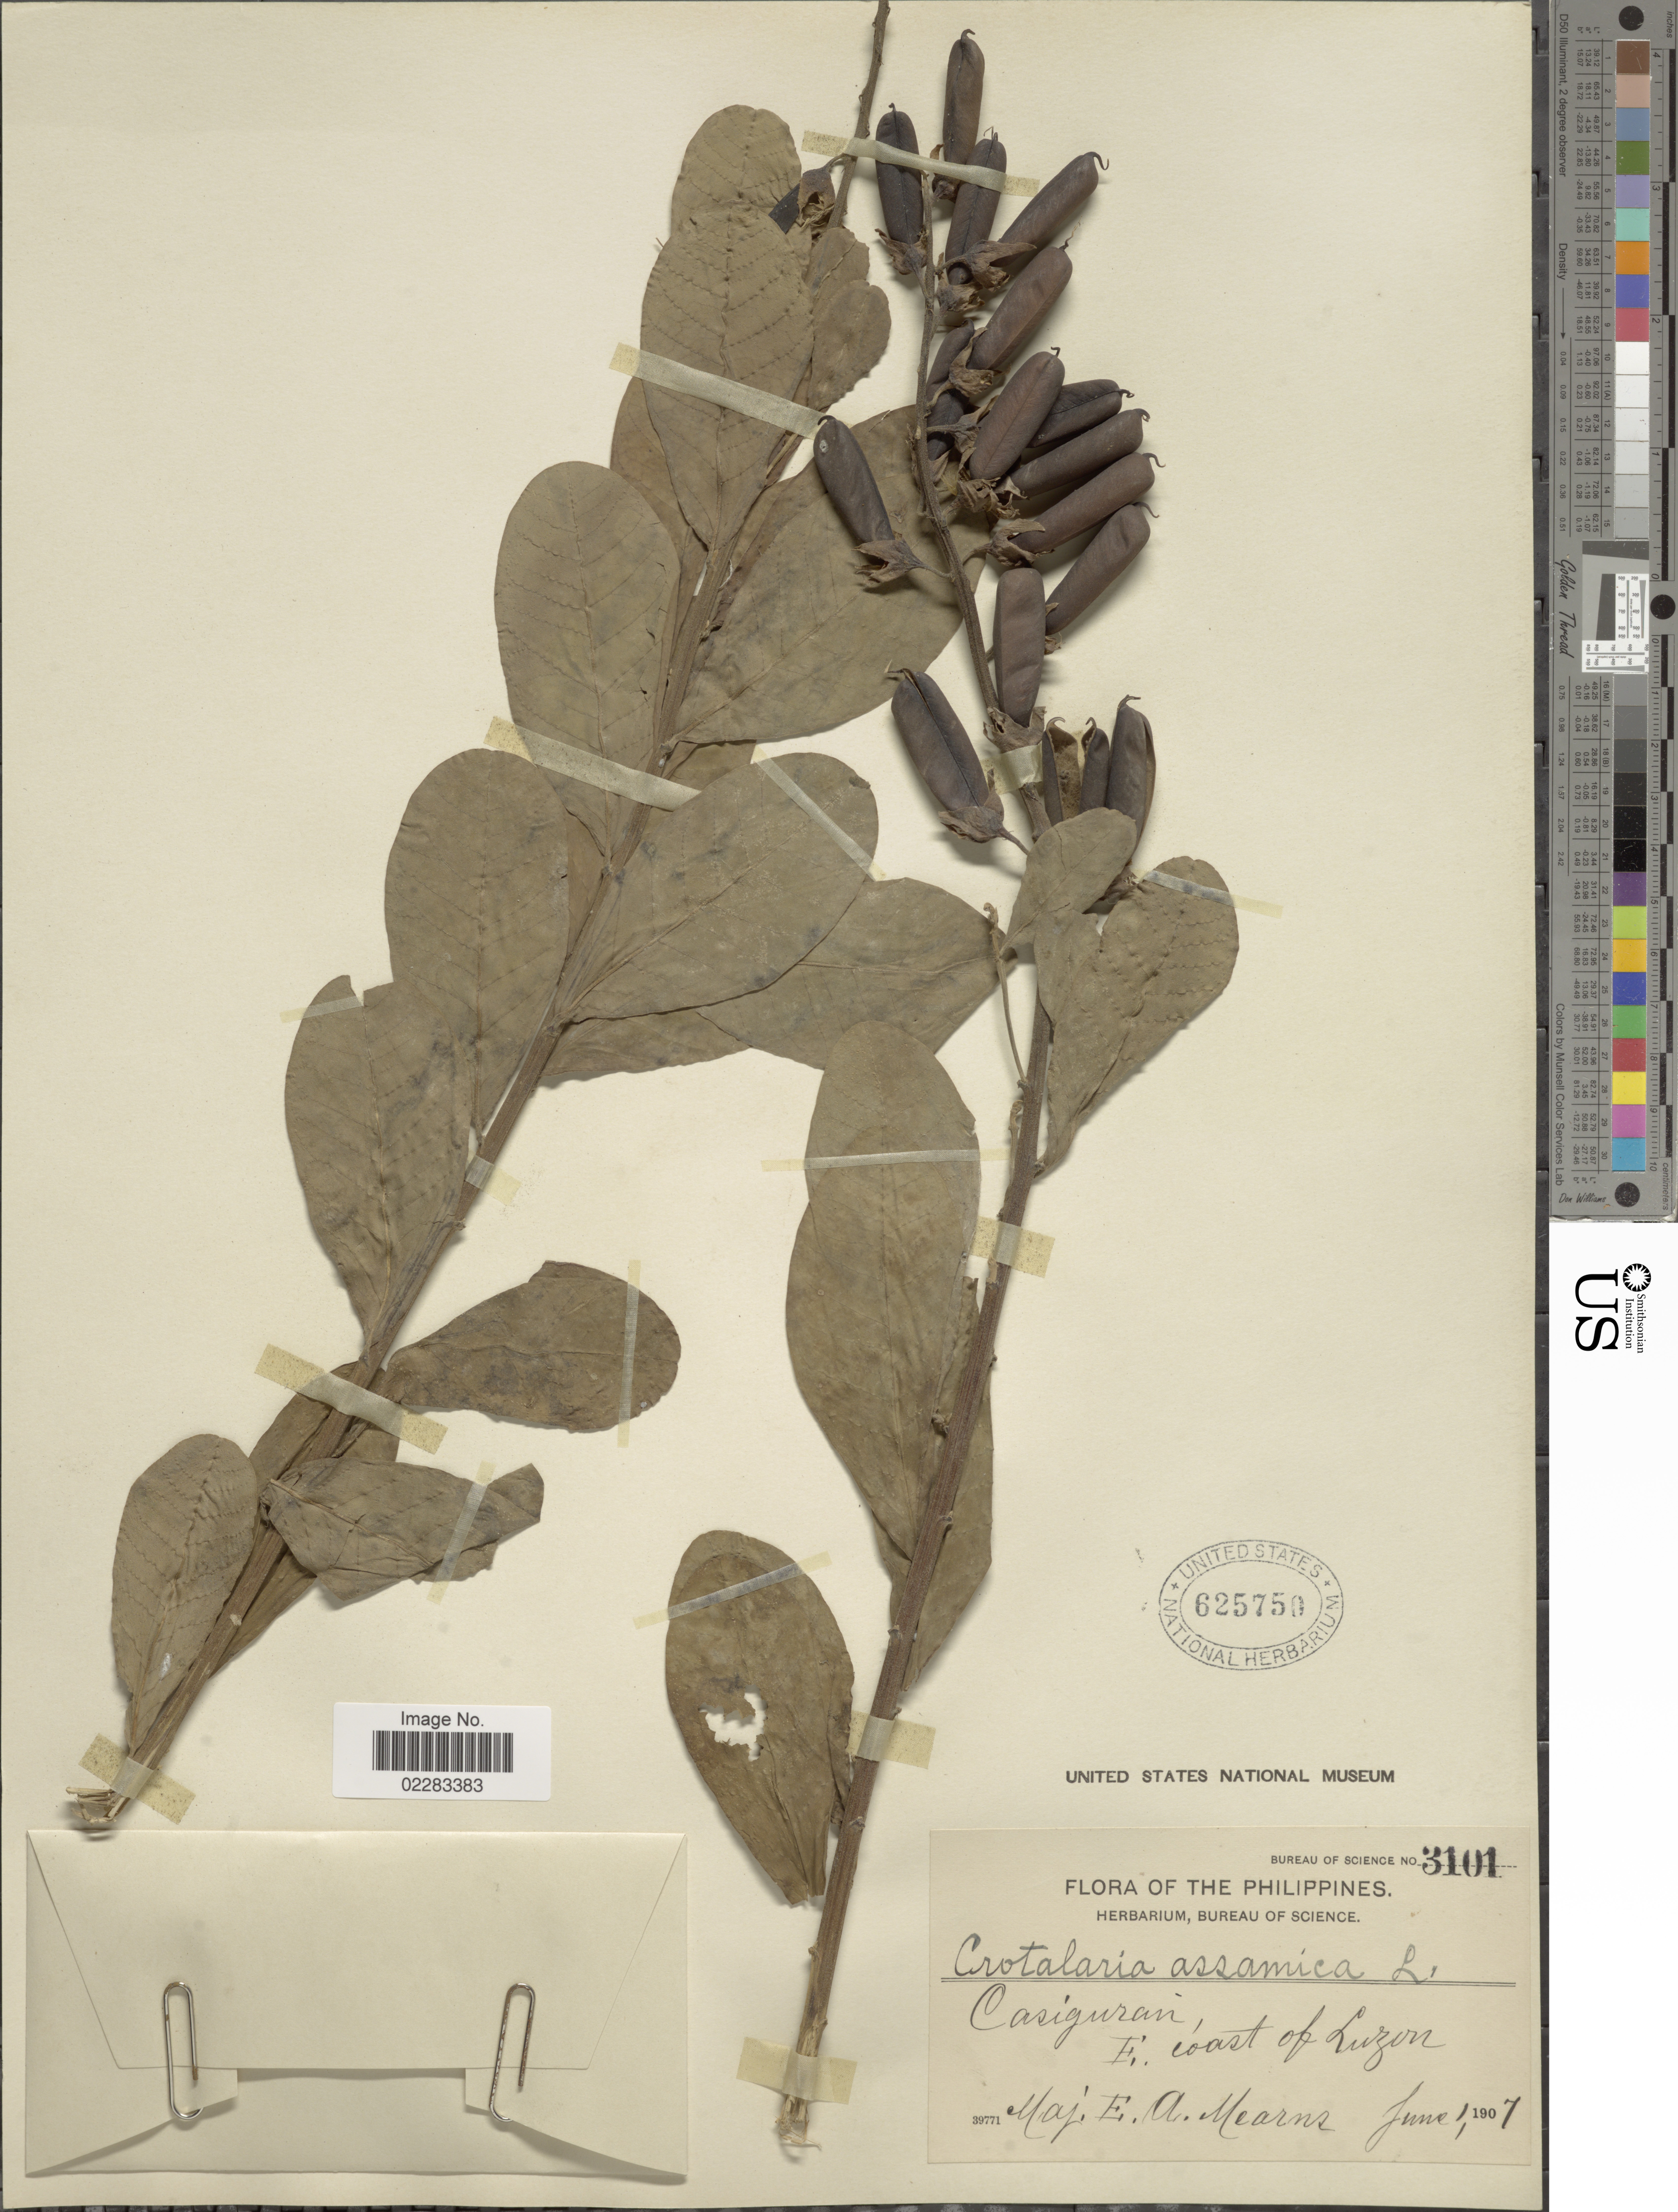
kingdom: Plantae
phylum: Tracheophyta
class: Magnoliopsida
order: Fabales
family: Fabaceae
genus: Crotalaria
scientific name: Crotalaria assamica var. philippinensis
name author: Adema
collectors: E. A. Mearns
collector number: Bureau of Science 3101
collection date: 1907-06-01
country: Philippines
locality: Casiguran, E coast of Luzon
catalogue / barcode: US 625750